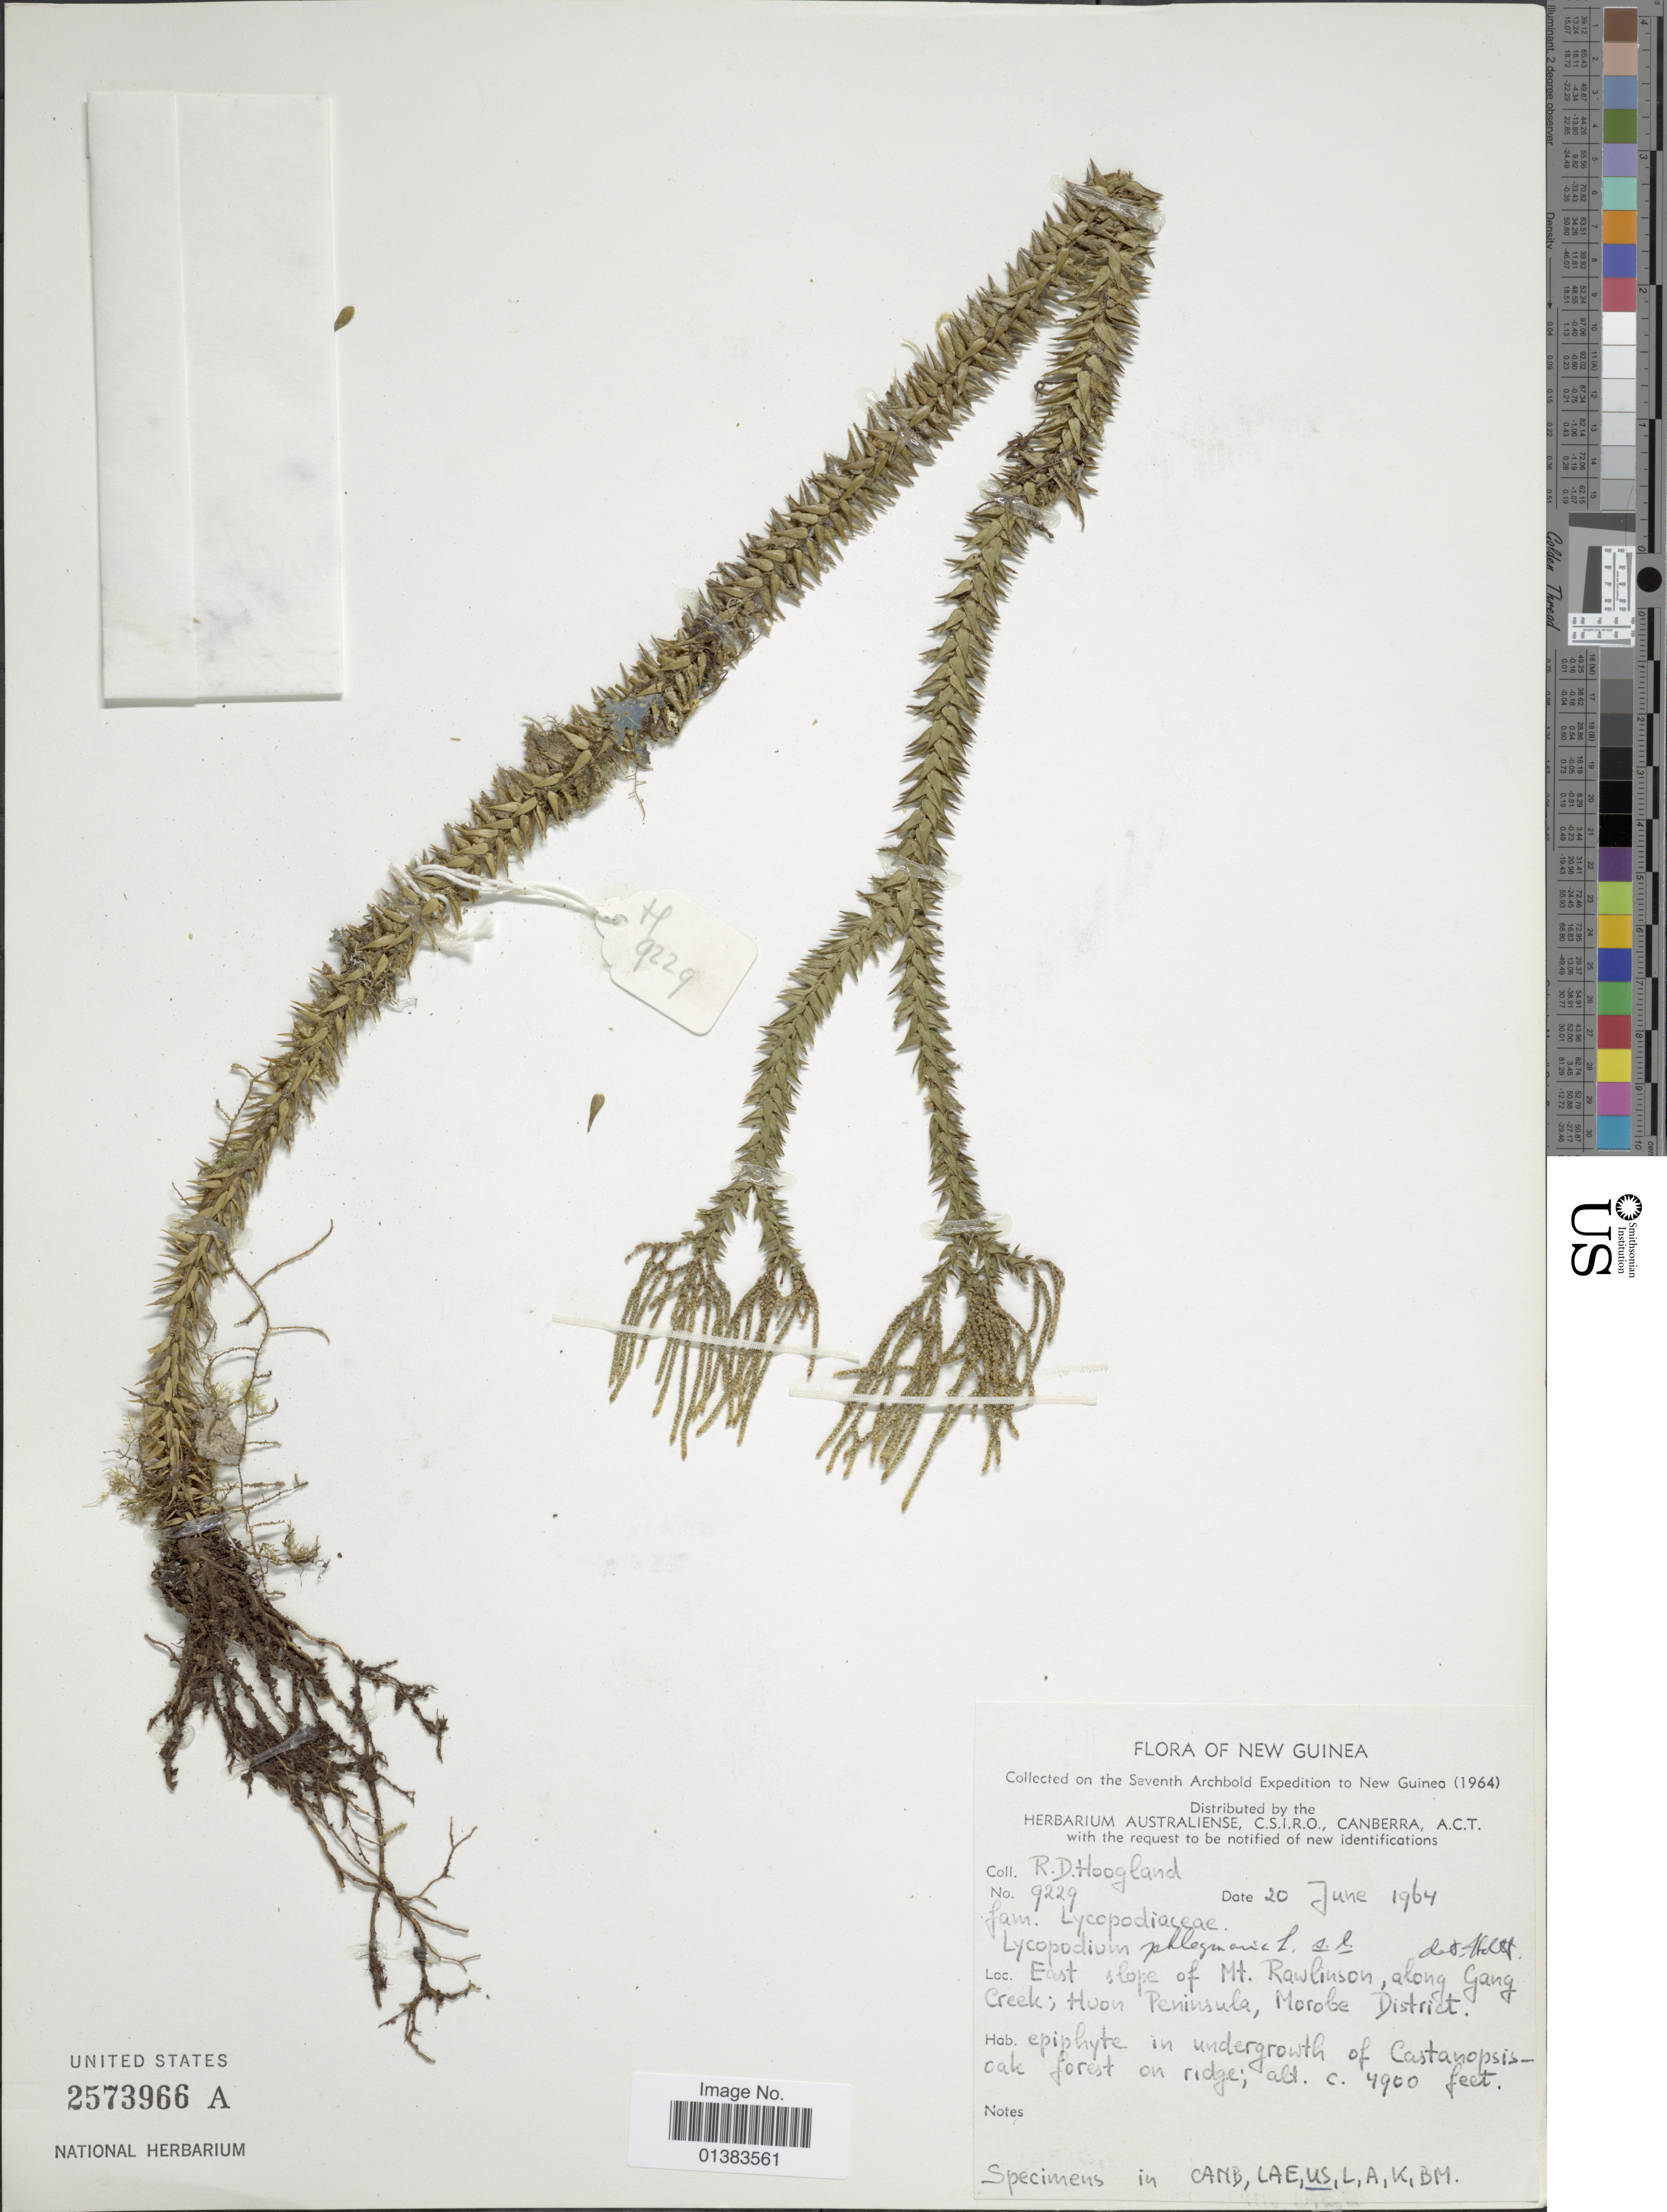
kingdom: Plantae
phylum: Tracheophyta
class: Lycopodiopsida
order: Lycopodiales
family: Lycopodiaceae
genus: Phlegmariurus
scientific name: Phlegmariurus ledermannii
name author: (Herter) A. R. Field & Bostock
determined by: Field, A. R.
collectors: R. D. Hoogland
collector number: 9229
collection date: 1964-06-20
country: Papua New Guinea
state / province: Morobe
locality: East slope of Mt. Rawlinson, along Gang Creek; Huon Peninsula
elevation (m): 1494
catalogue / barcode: US 2573966A